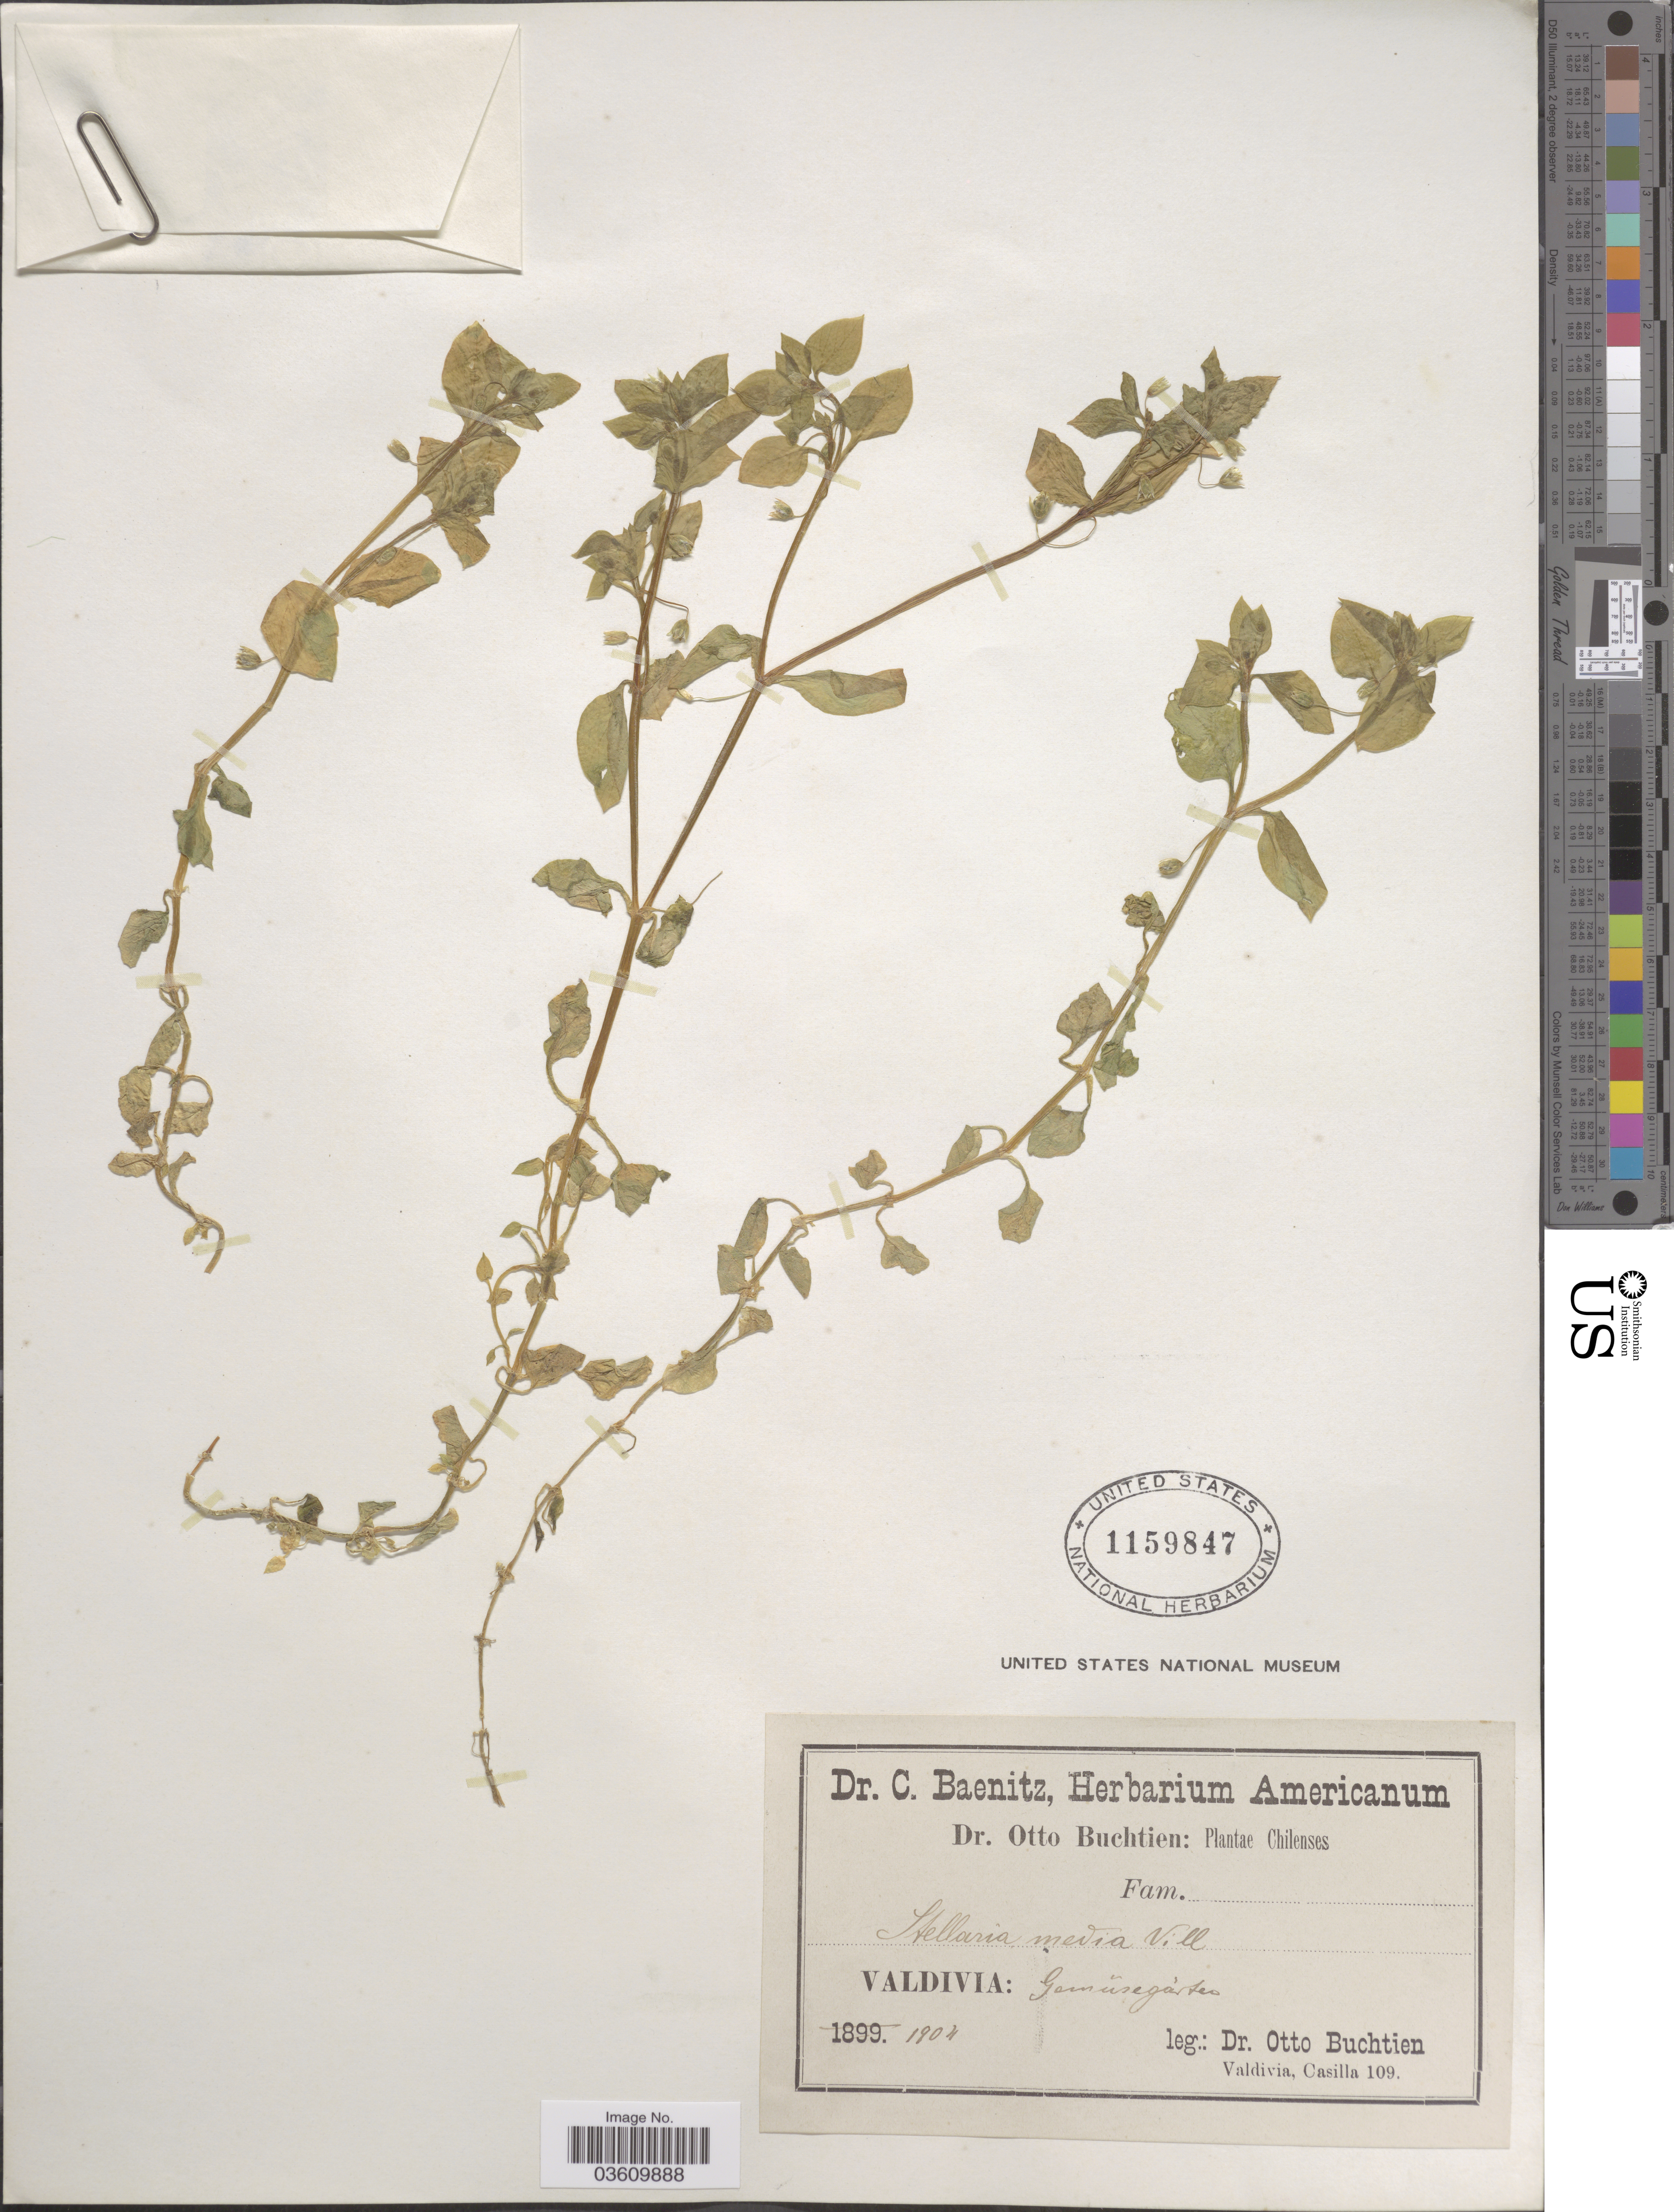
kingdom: Plantae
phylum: Tracheophyta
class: Magnoliopsida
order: Caryophyllales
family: Caryophyllaceae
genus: Stellaria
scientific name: Stellaria media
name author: (L.) Vill.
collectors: O. Buchtien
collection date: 1904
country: Chile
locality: Valdivia: Gamüsegarten.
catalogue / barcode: US 1159847